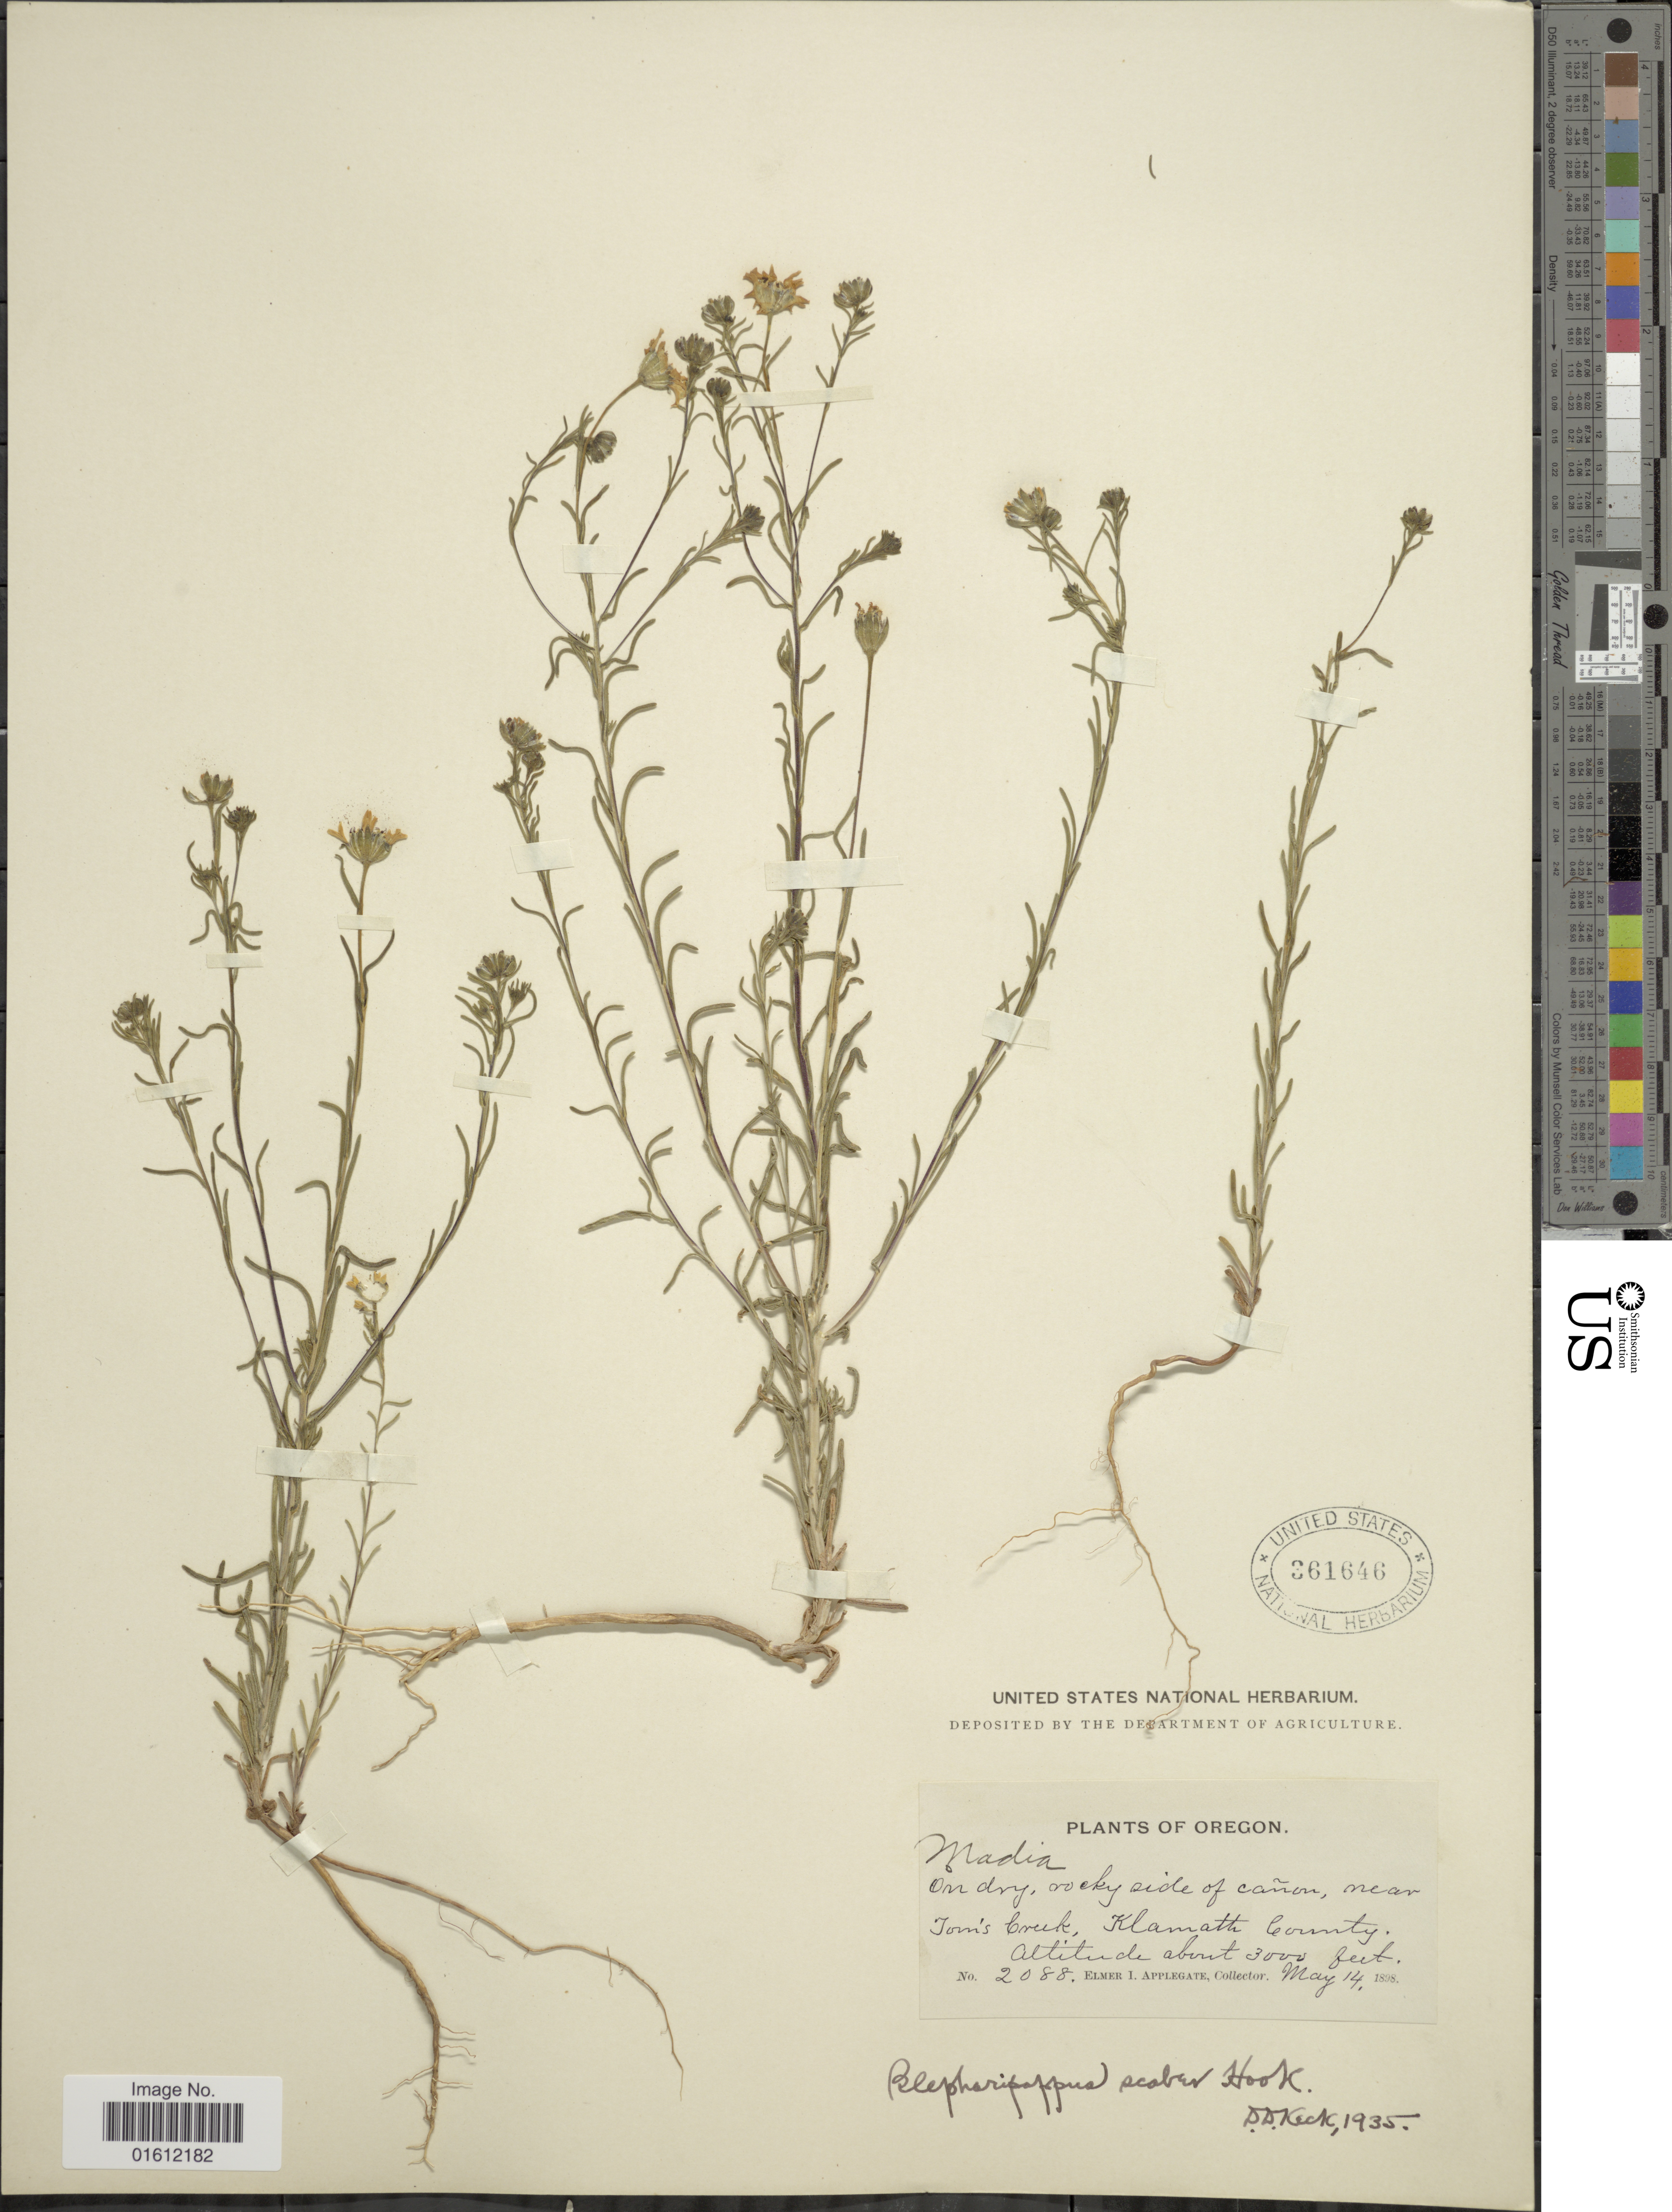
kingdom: Plantae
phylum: Tracheophyta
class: Magnoliopsida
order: Asterales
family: Asteraceae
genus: Blepharipappus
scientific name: Blepharipappus scaber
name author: Hook.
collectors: E. I. Applegate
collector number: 2088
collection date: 1898-05-14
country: United States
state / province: Oregon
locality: Tom's Creek, Klamath County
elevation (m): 914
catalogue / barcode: US 361646